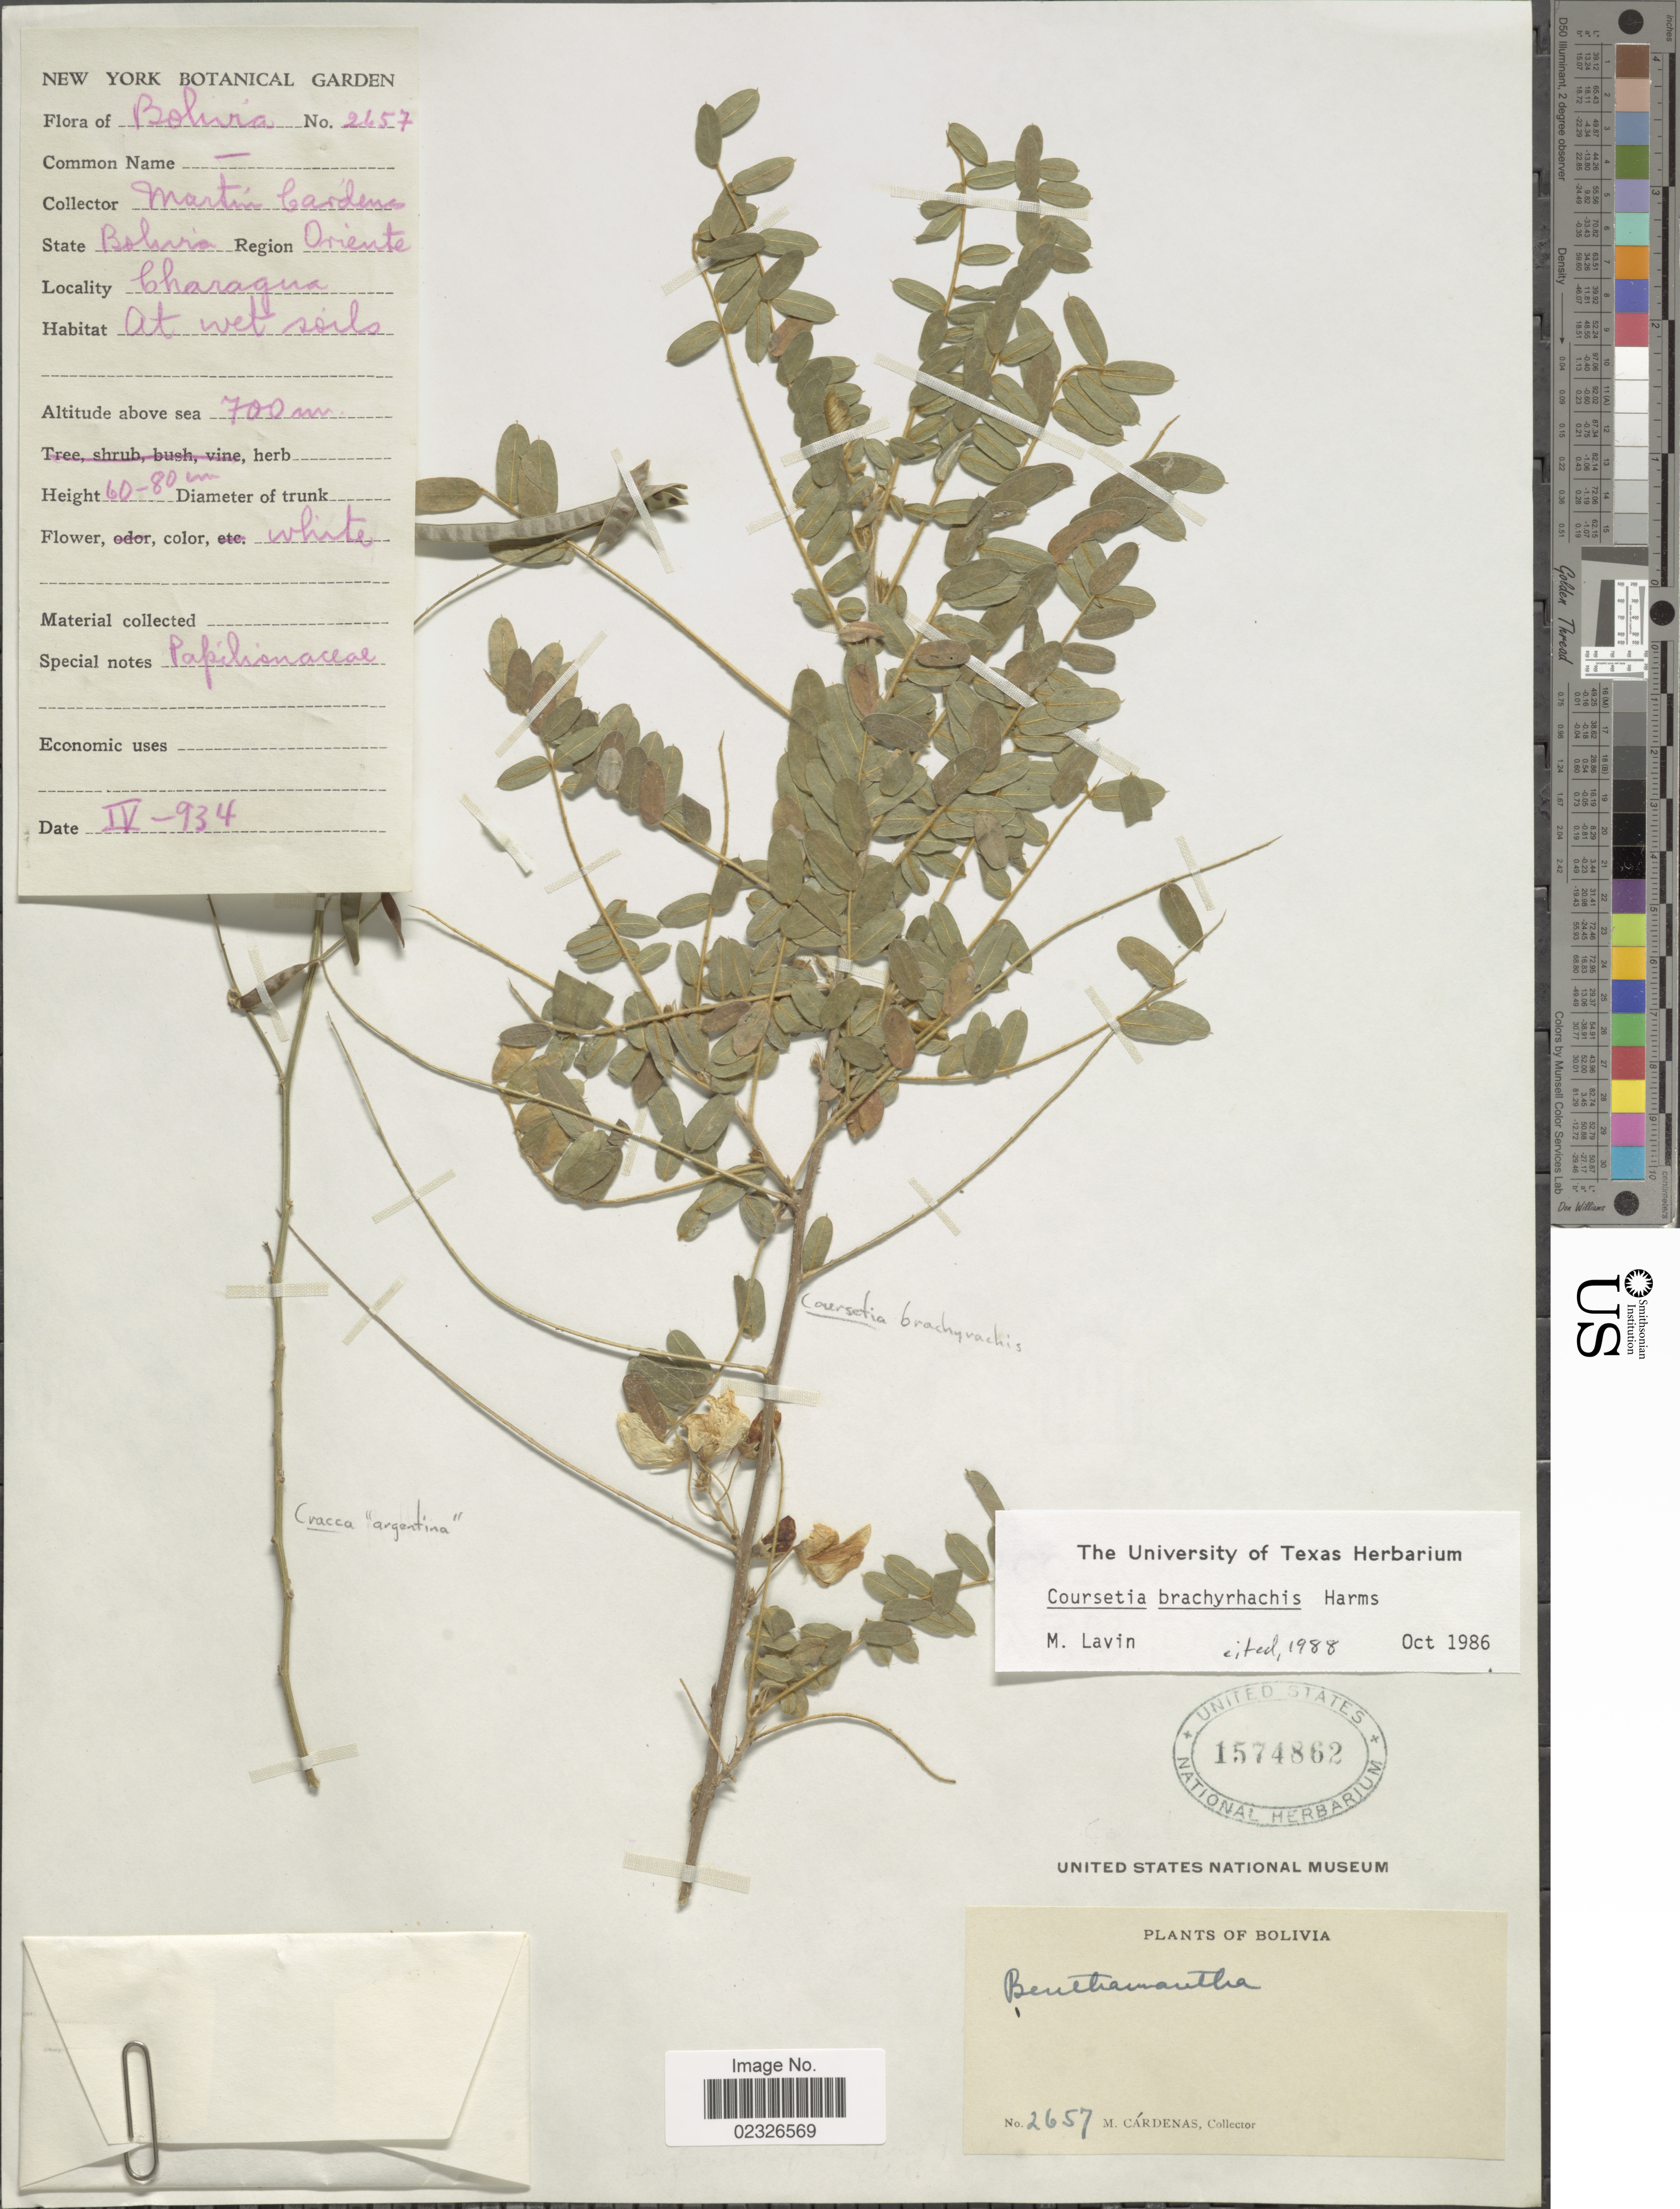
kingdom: Plantae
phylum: Tracheophyta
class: Magnoliopsida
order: Fabales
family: Fabaceae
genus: Coursetia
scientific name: Coursetia brachyrhachis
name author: Harms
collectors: M. Cárdenas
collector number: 2657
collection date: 1934-04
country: Bolivia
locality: Region Oriente, Charagua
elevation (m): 700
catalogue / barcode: US 1574862